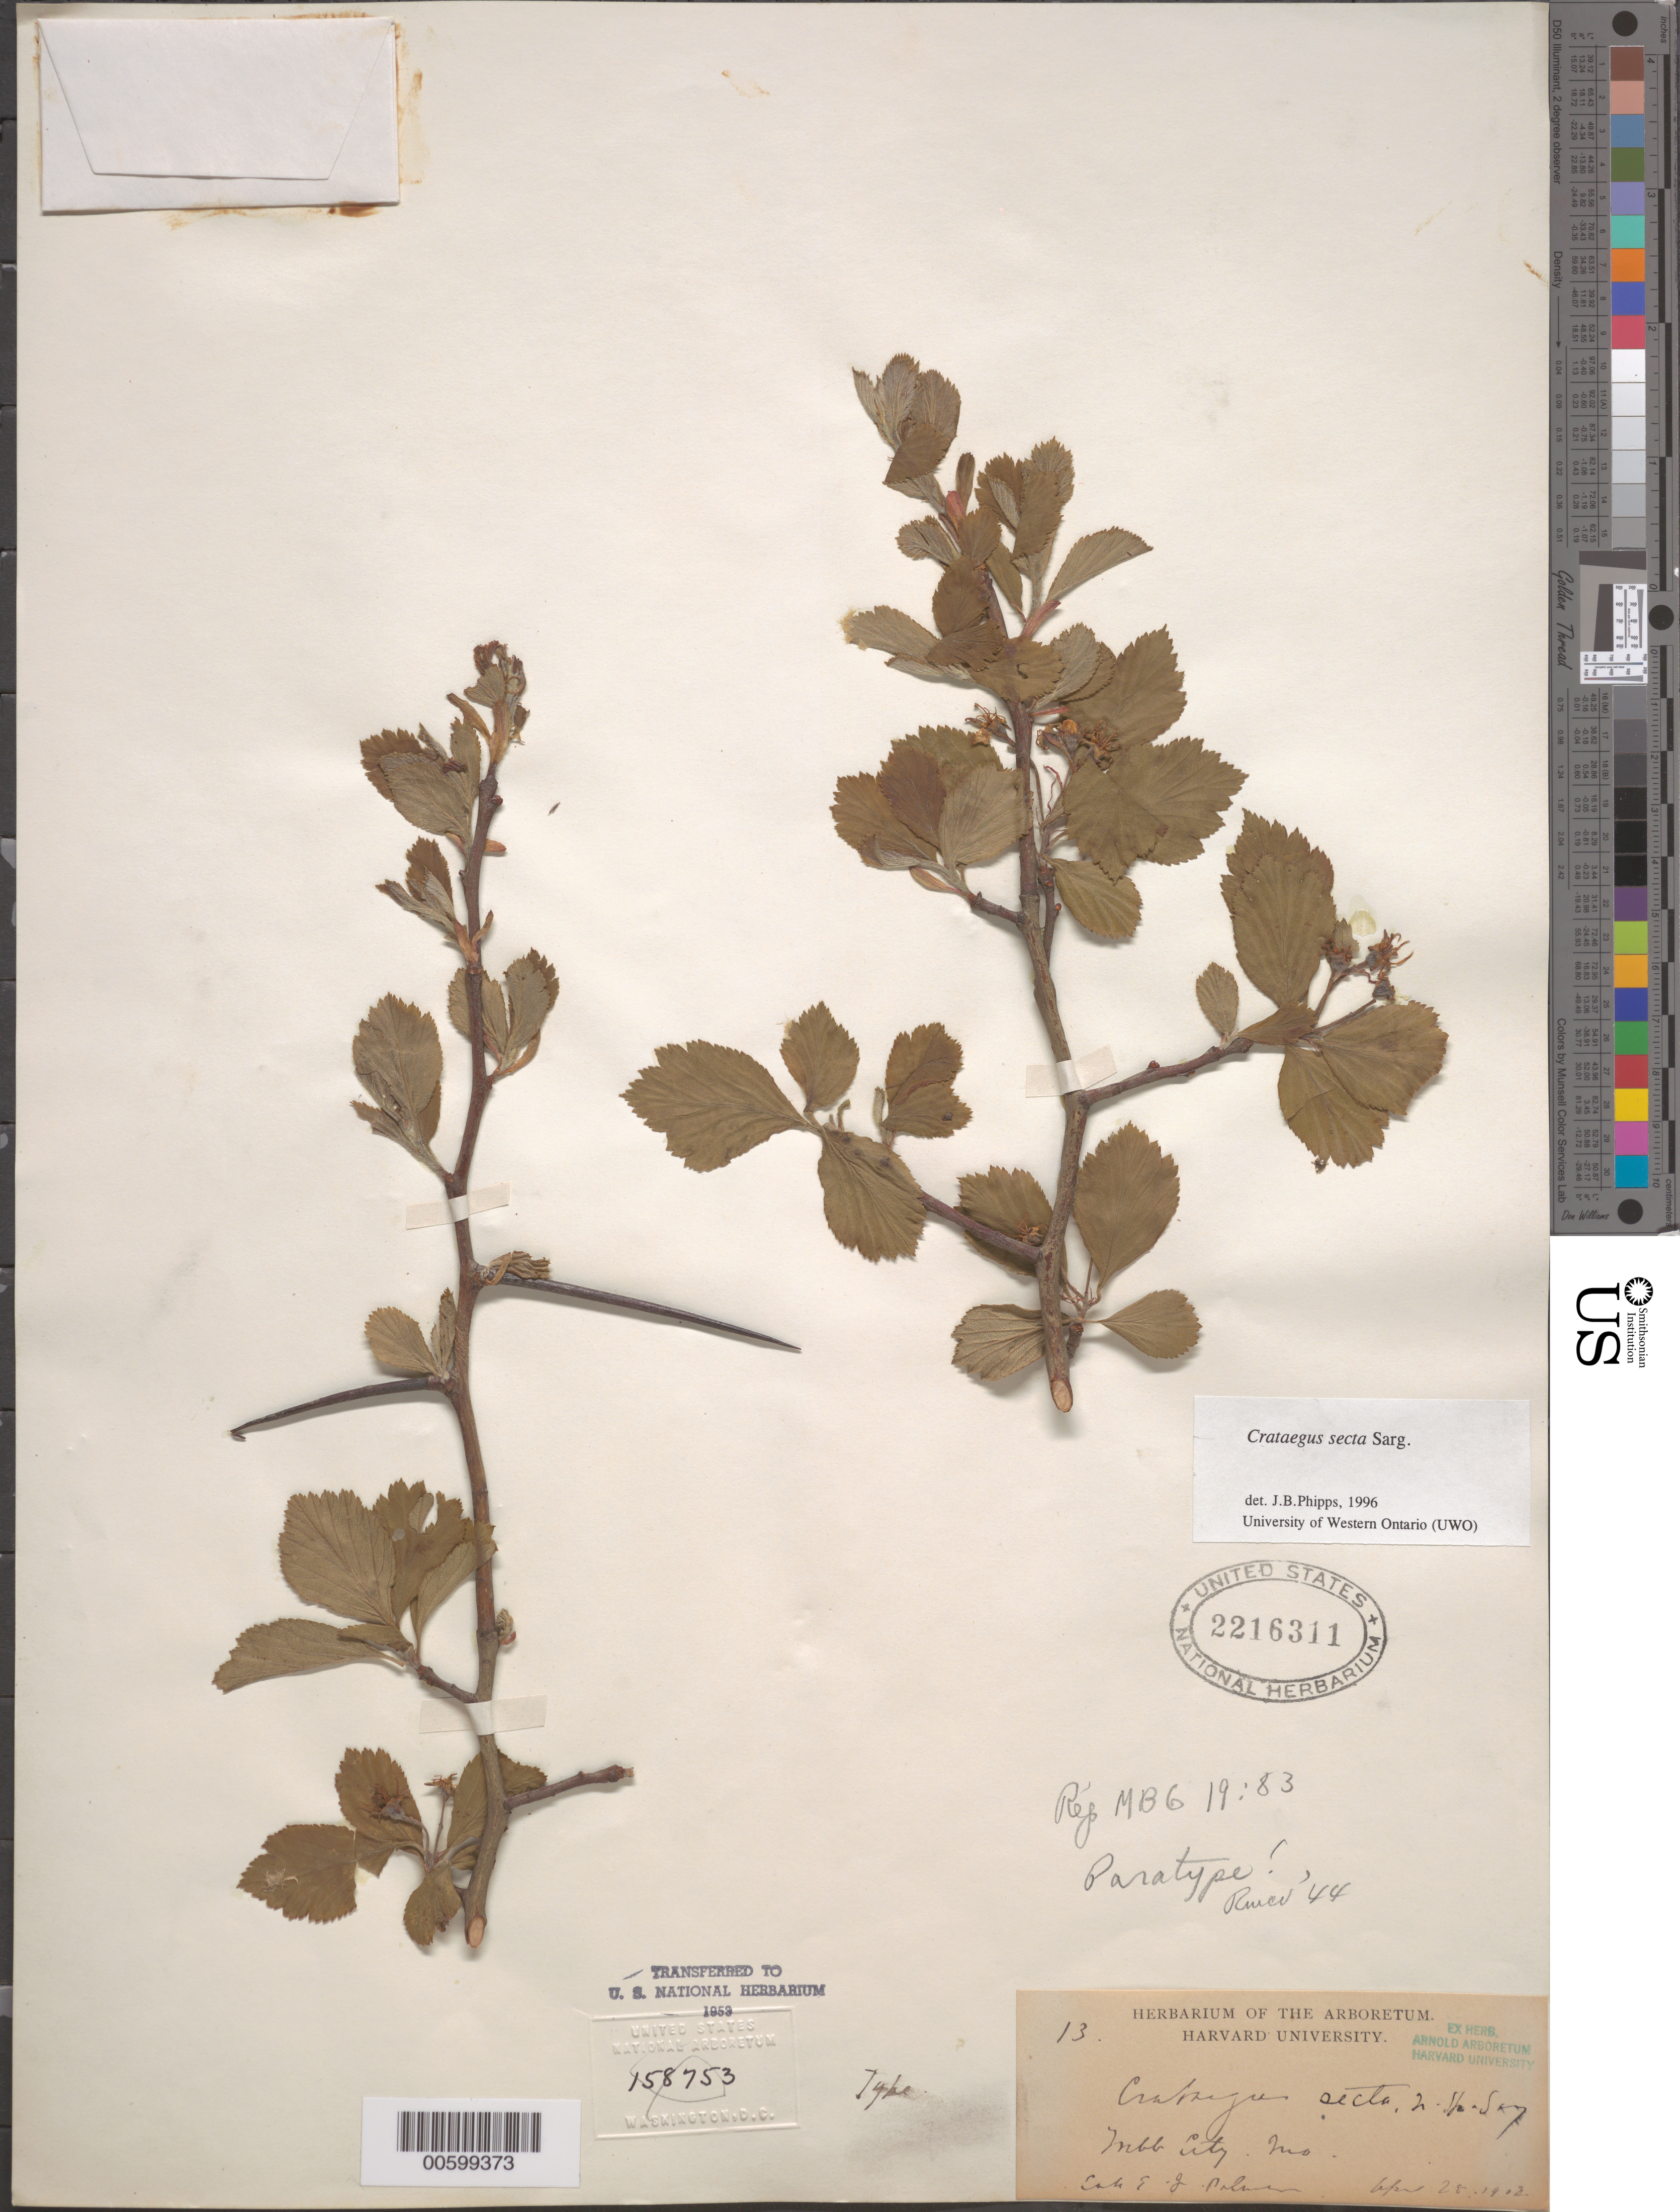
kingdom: Plantae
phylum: Tracheophyta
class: Magnoliopsida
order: Rosales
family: Rosaceae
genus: Crataegus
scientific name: Crataegus collina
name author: Chapm.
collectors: E. J. Palmer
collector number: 13?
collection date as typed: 20 Apr 1909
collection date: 1909-04-20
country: United States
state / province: Missouri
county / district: Jasper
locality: Webb City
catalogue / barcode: US 2216311